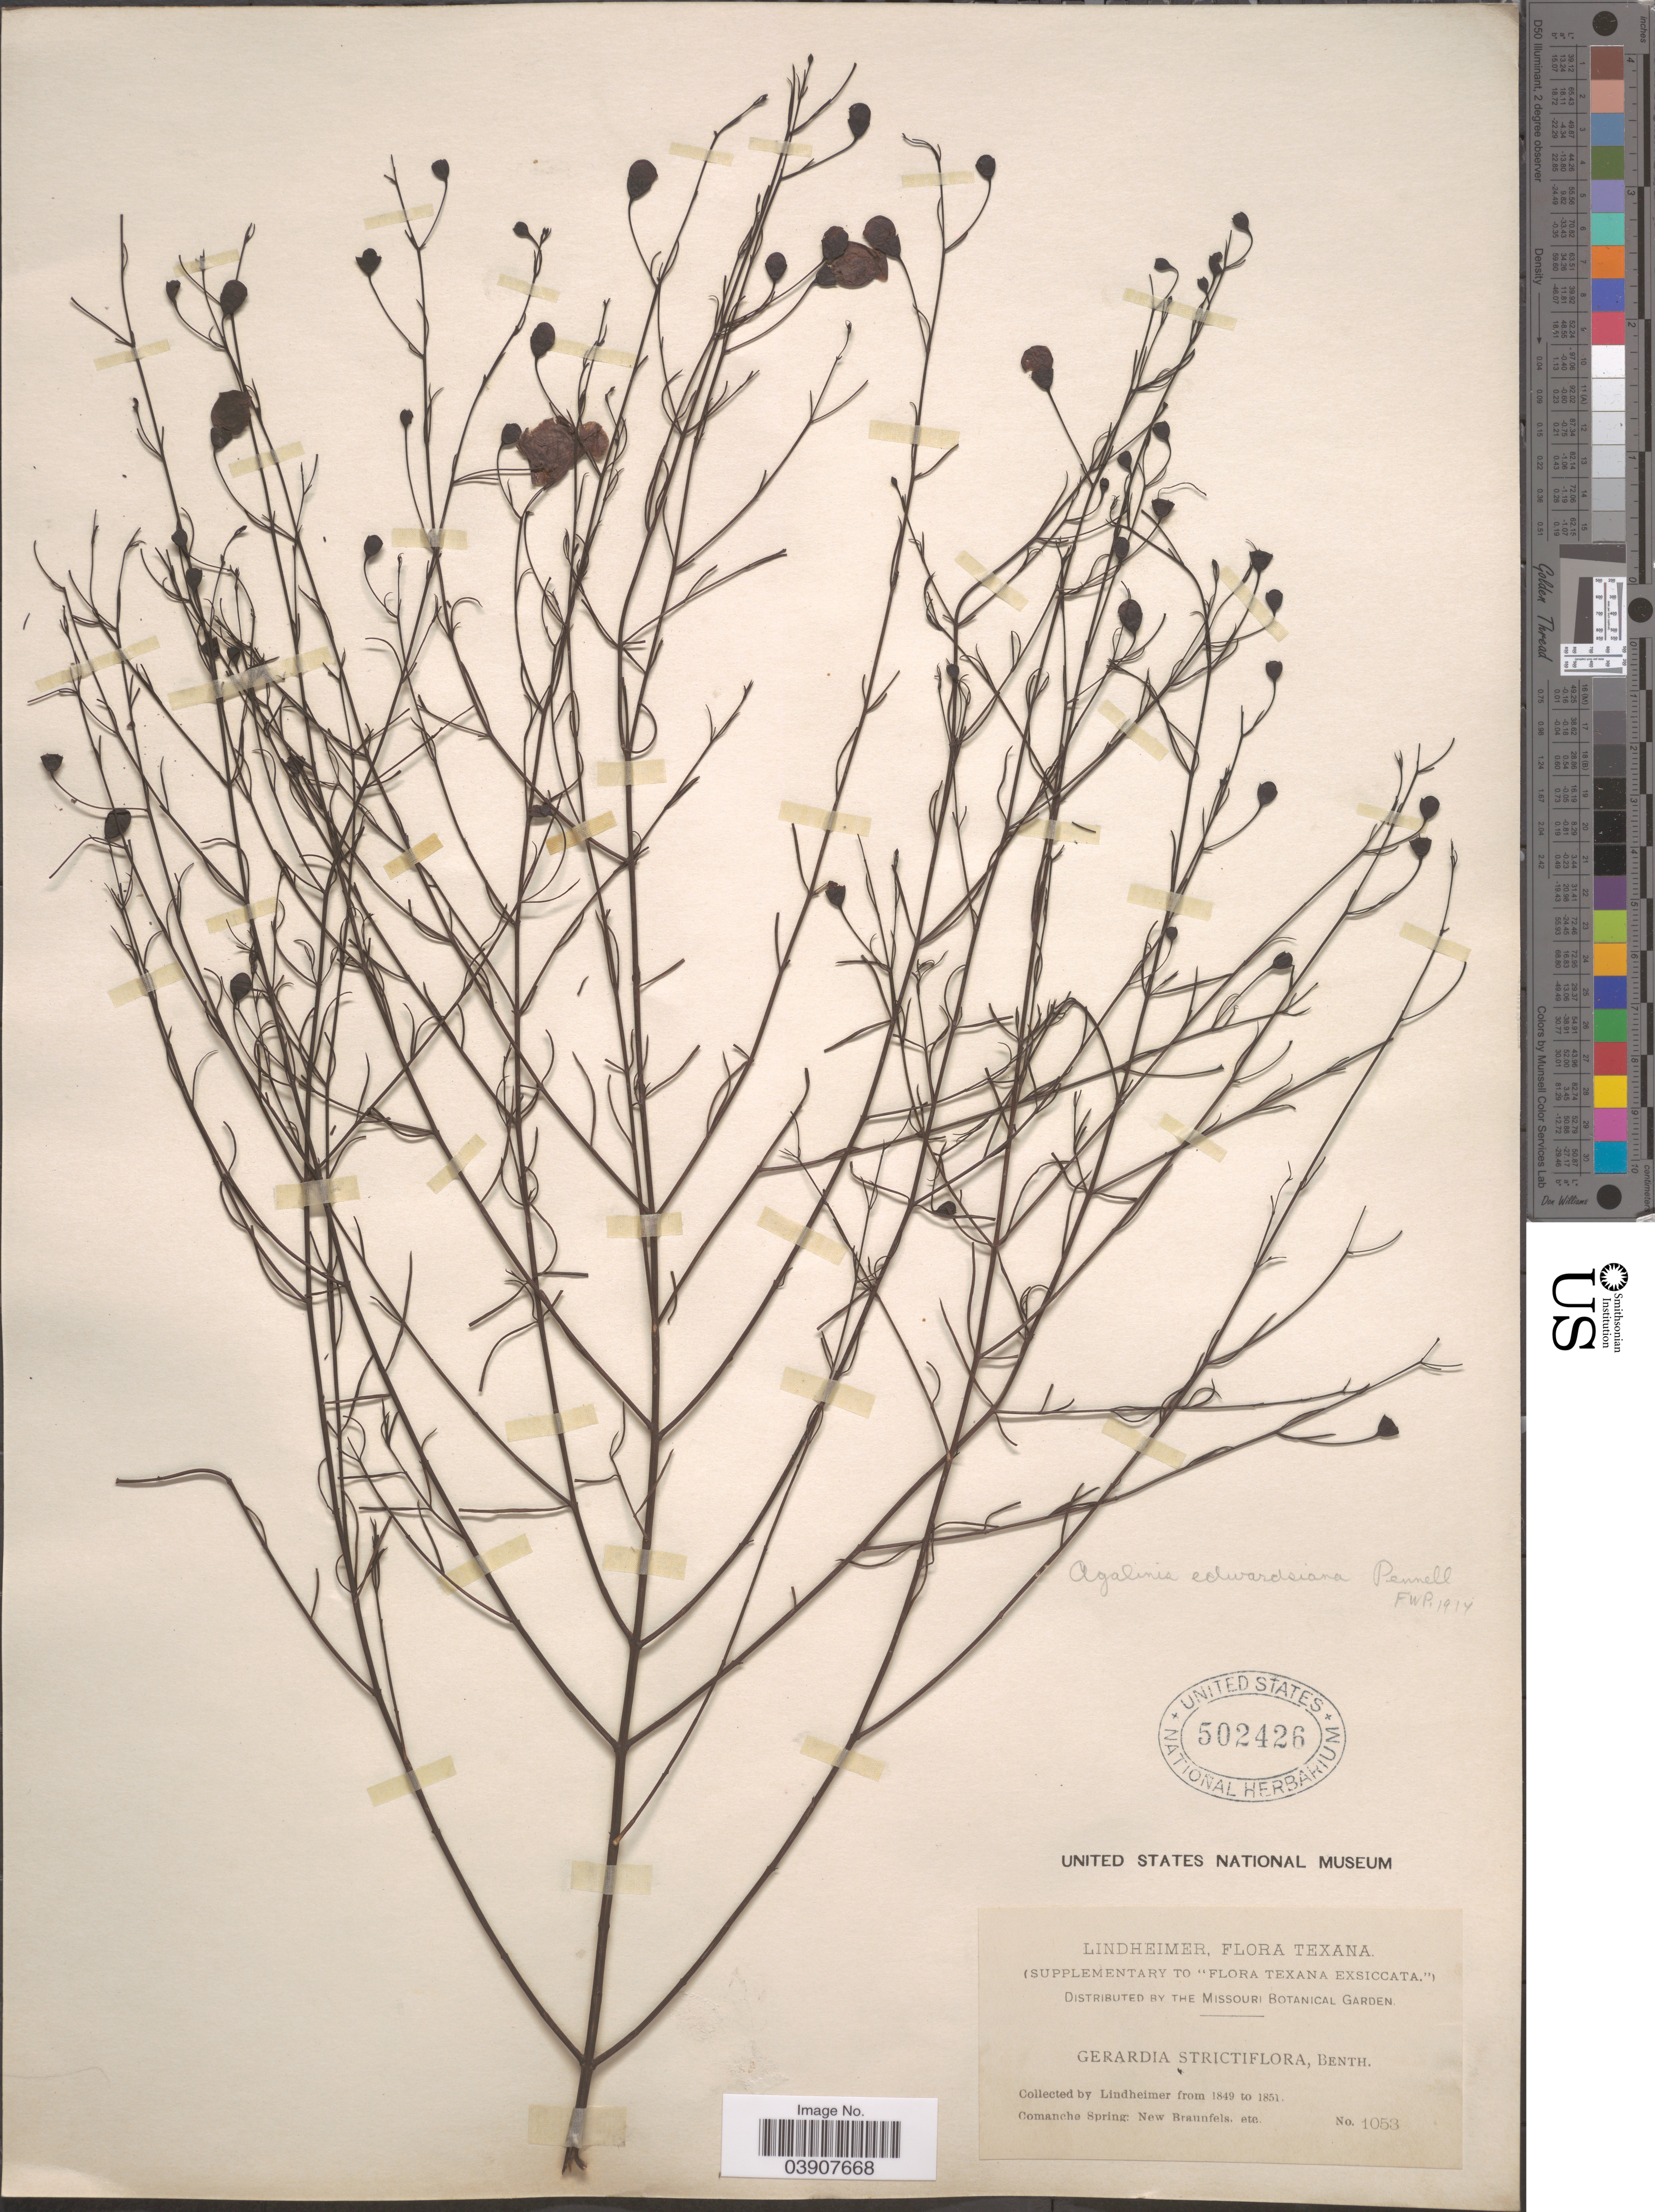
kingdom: Plantae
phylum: Tracheophyta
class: Magnoliopsida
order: Lamiales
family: Orobanchaceae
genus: Agalinis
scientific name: Agalinis edwardsiana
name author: Pennell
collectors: -. Lindheimer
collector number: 1053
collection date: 1849/1851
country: United States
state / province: Texas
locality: Comanche Spring: New Braunfels.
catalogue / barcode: US 502426